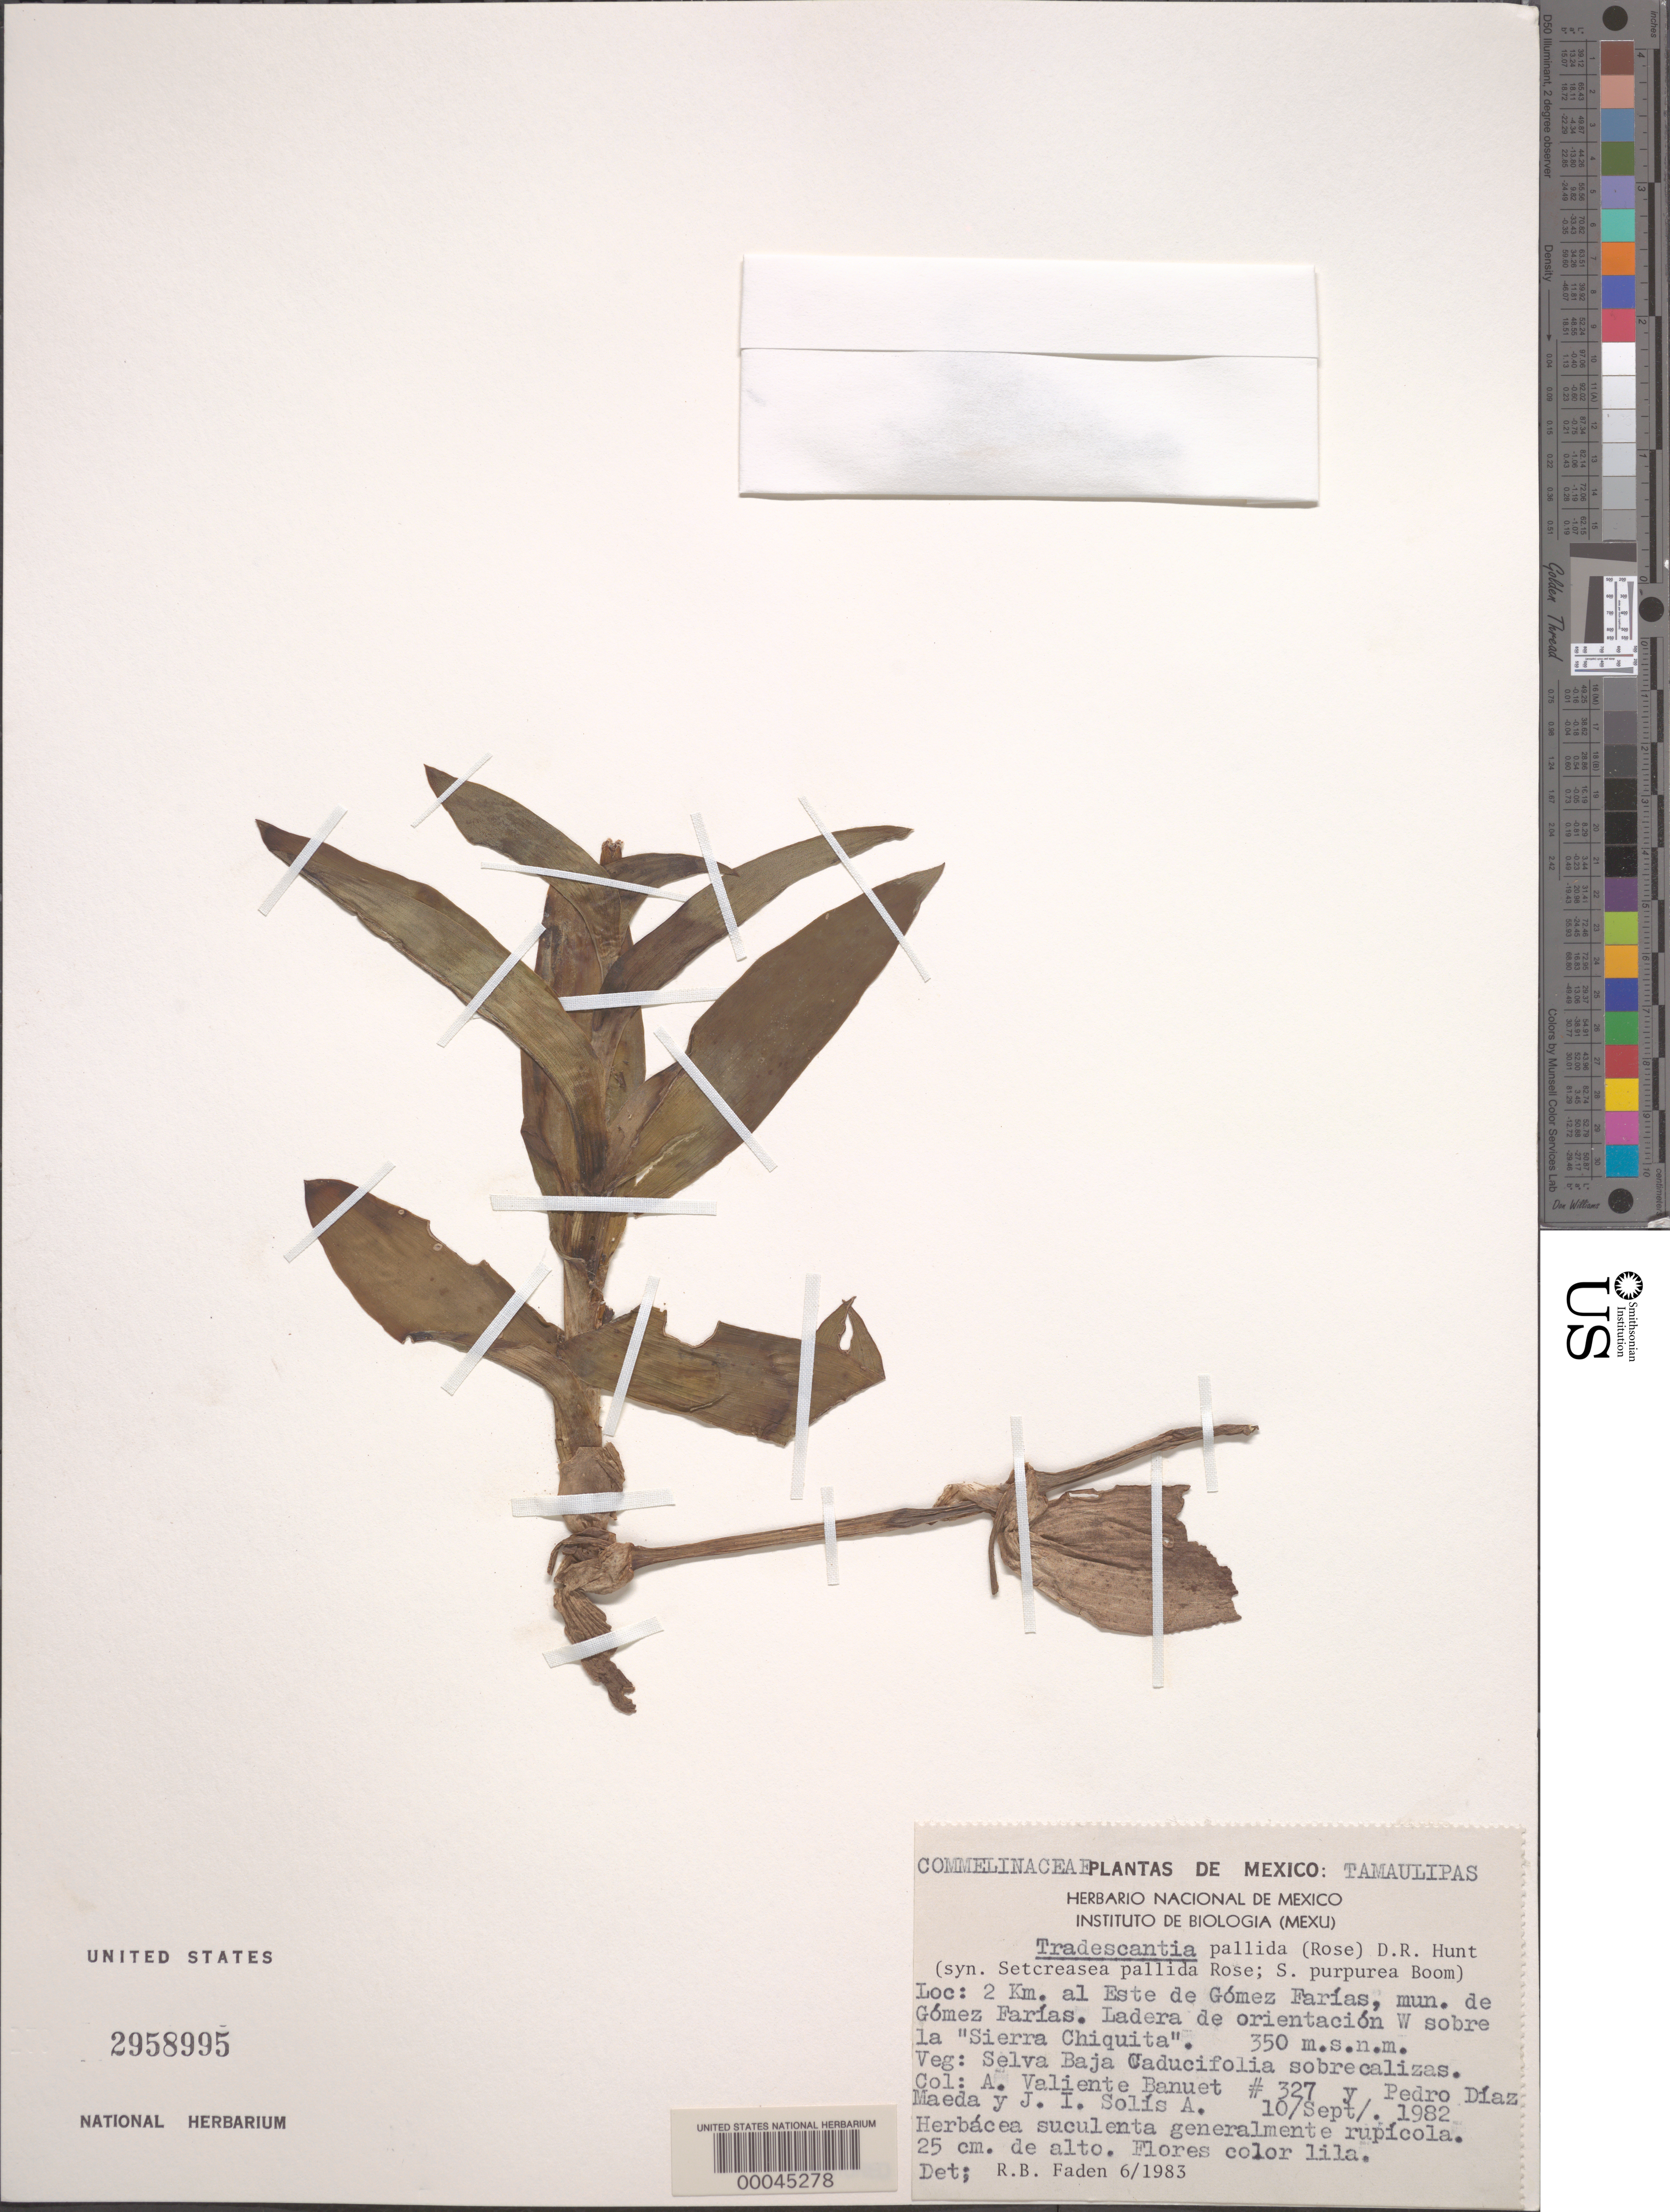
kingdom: Plantae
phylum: Tracheophyta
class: Liliopsida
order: Commelinales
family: Commelinaceae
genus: Tradescantia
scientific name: Tradescantia pallida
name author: (Rose) D.R. Hunt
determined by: Faden, Robert B., (US), Smithsonian Institution - National Museum of Natural History (UNITED STATES)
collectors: A. Valiente B.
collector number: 327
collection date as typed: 10 Sep 1982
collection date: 1982-09-10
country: Mexico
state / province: Tamaulipas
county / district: Gómez Farías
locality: E of Gomez Farias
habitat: Thickets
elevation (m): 350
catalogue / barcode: US 2958995